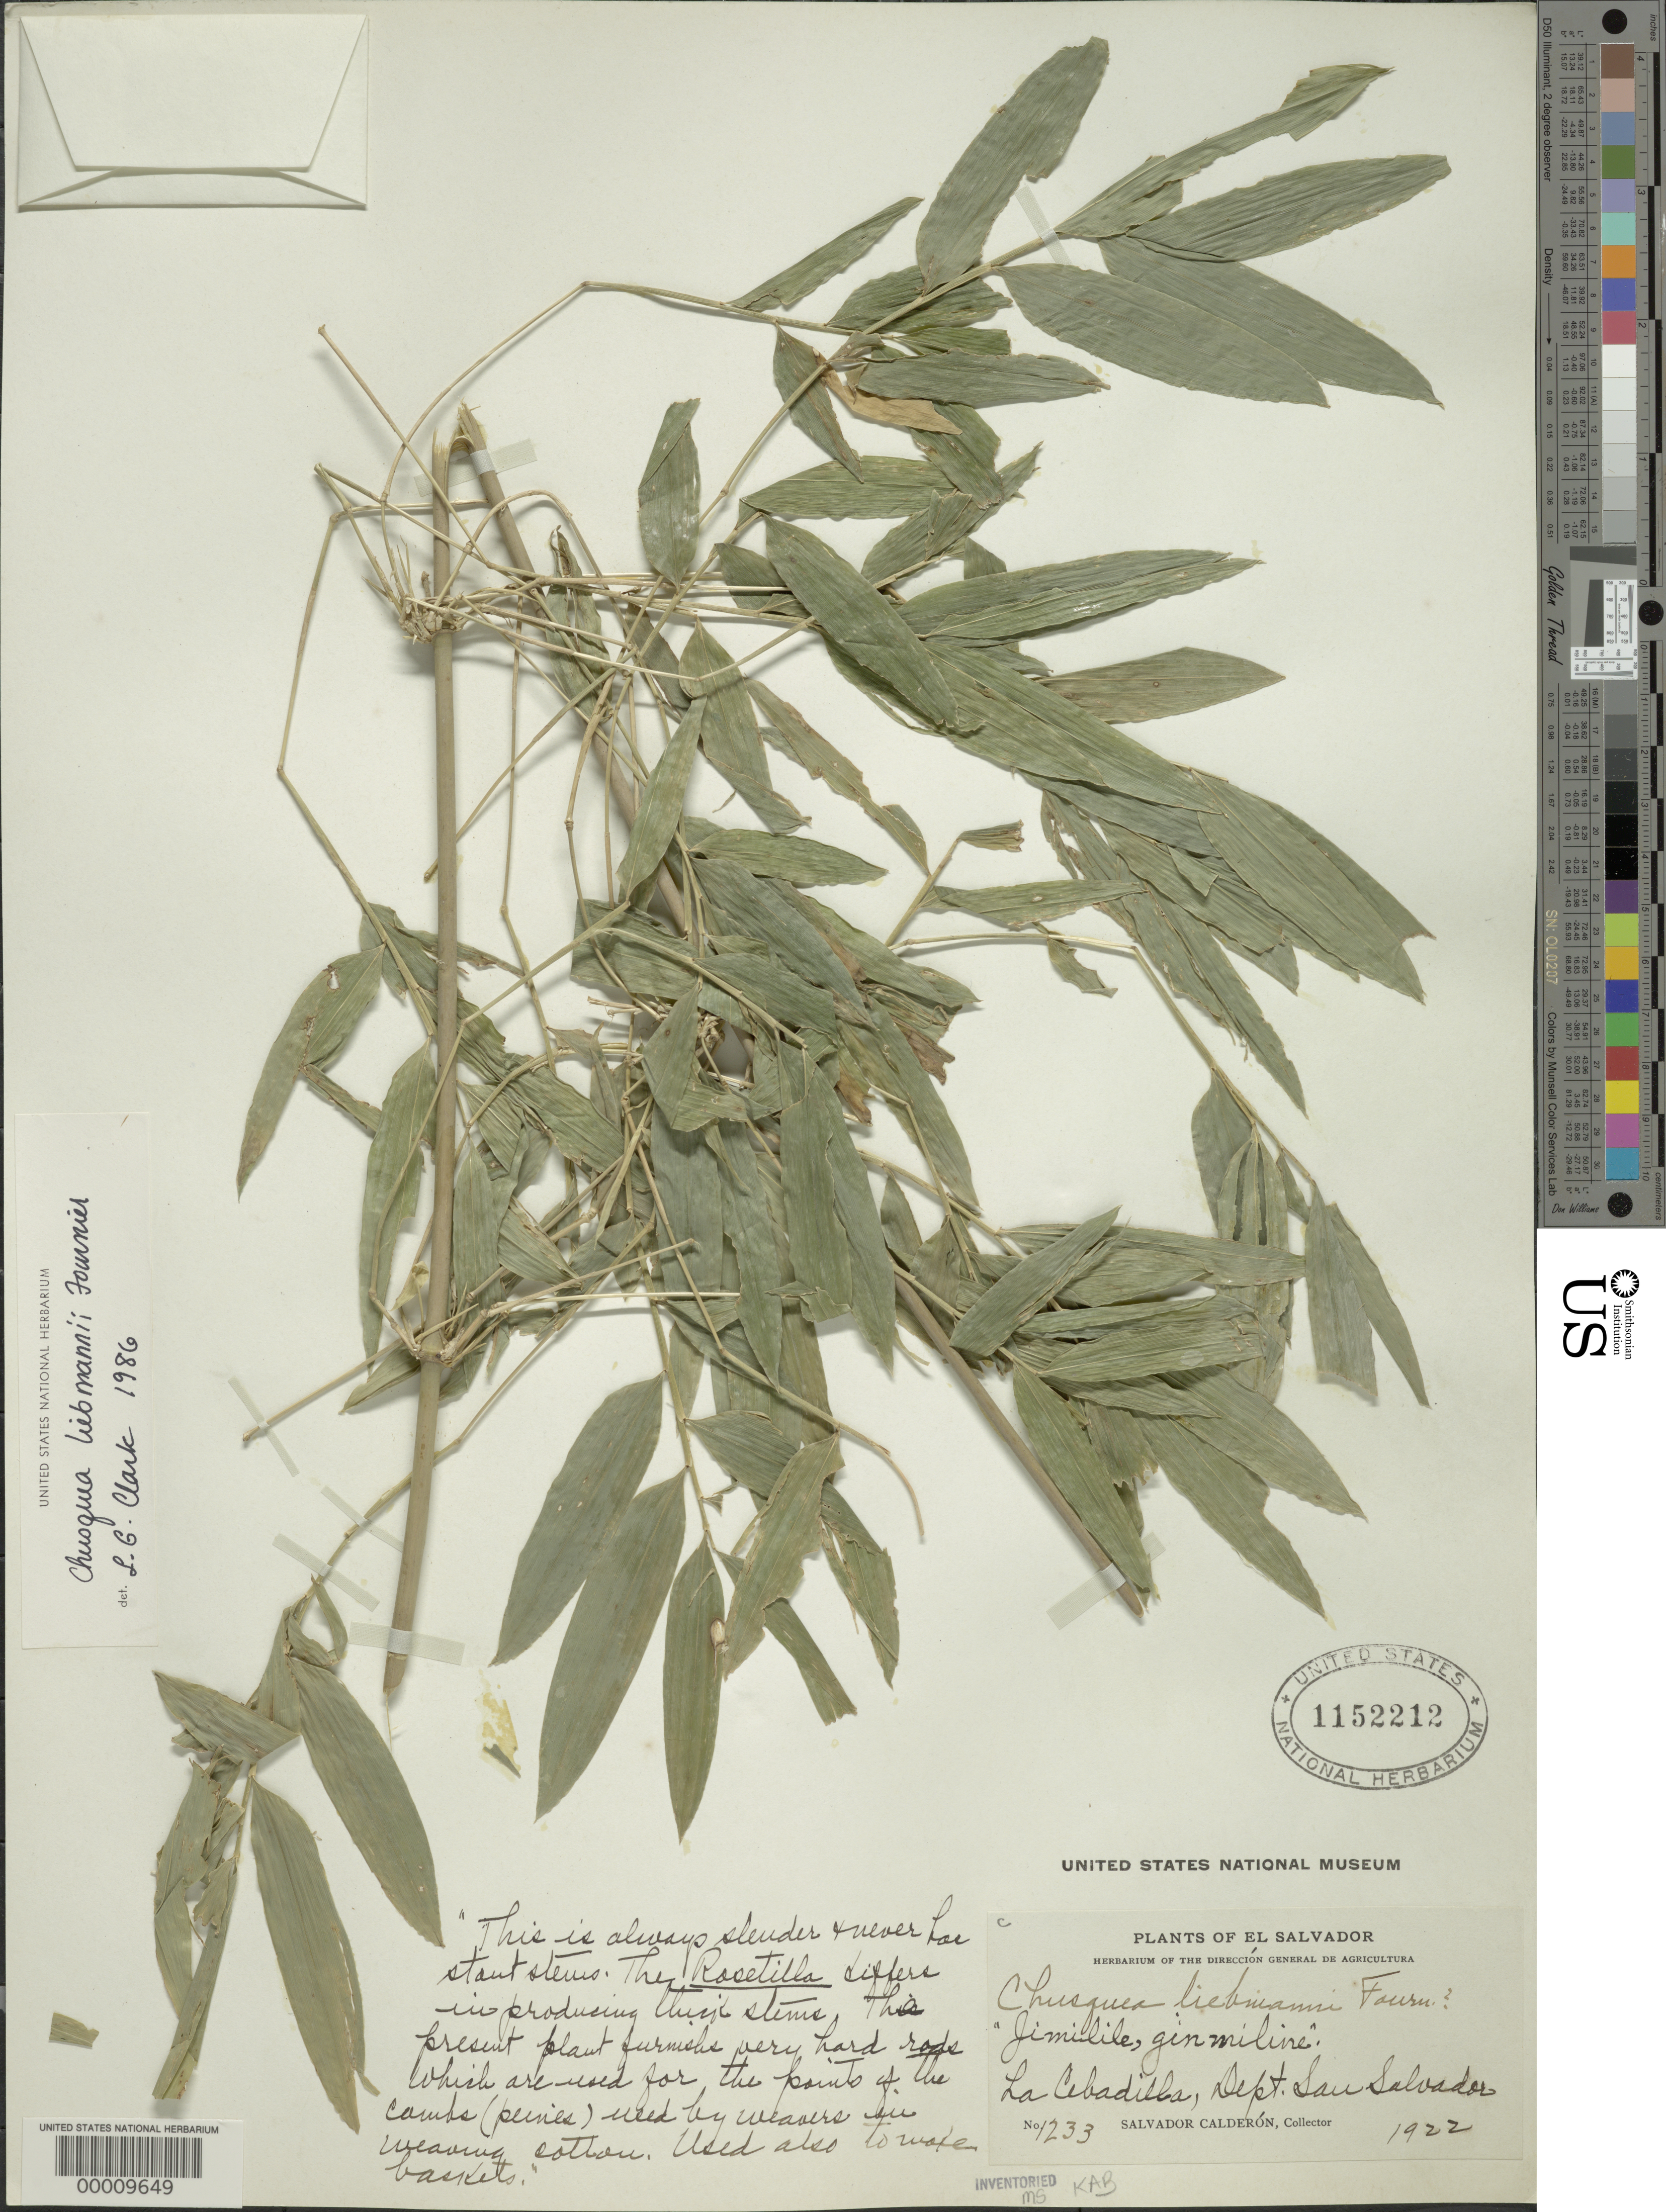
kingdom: Plantae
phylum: Tracheophyta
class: Liliopsida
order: Poales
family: Poaceae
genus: Chusquea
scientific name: Chusquea liebmannii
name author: E. Fourn.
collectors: S. Calderón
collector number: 1233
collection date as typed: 1922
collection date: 1922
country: El Salvador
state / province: San Salvador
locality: La cebadilla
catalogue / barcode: US 1152212